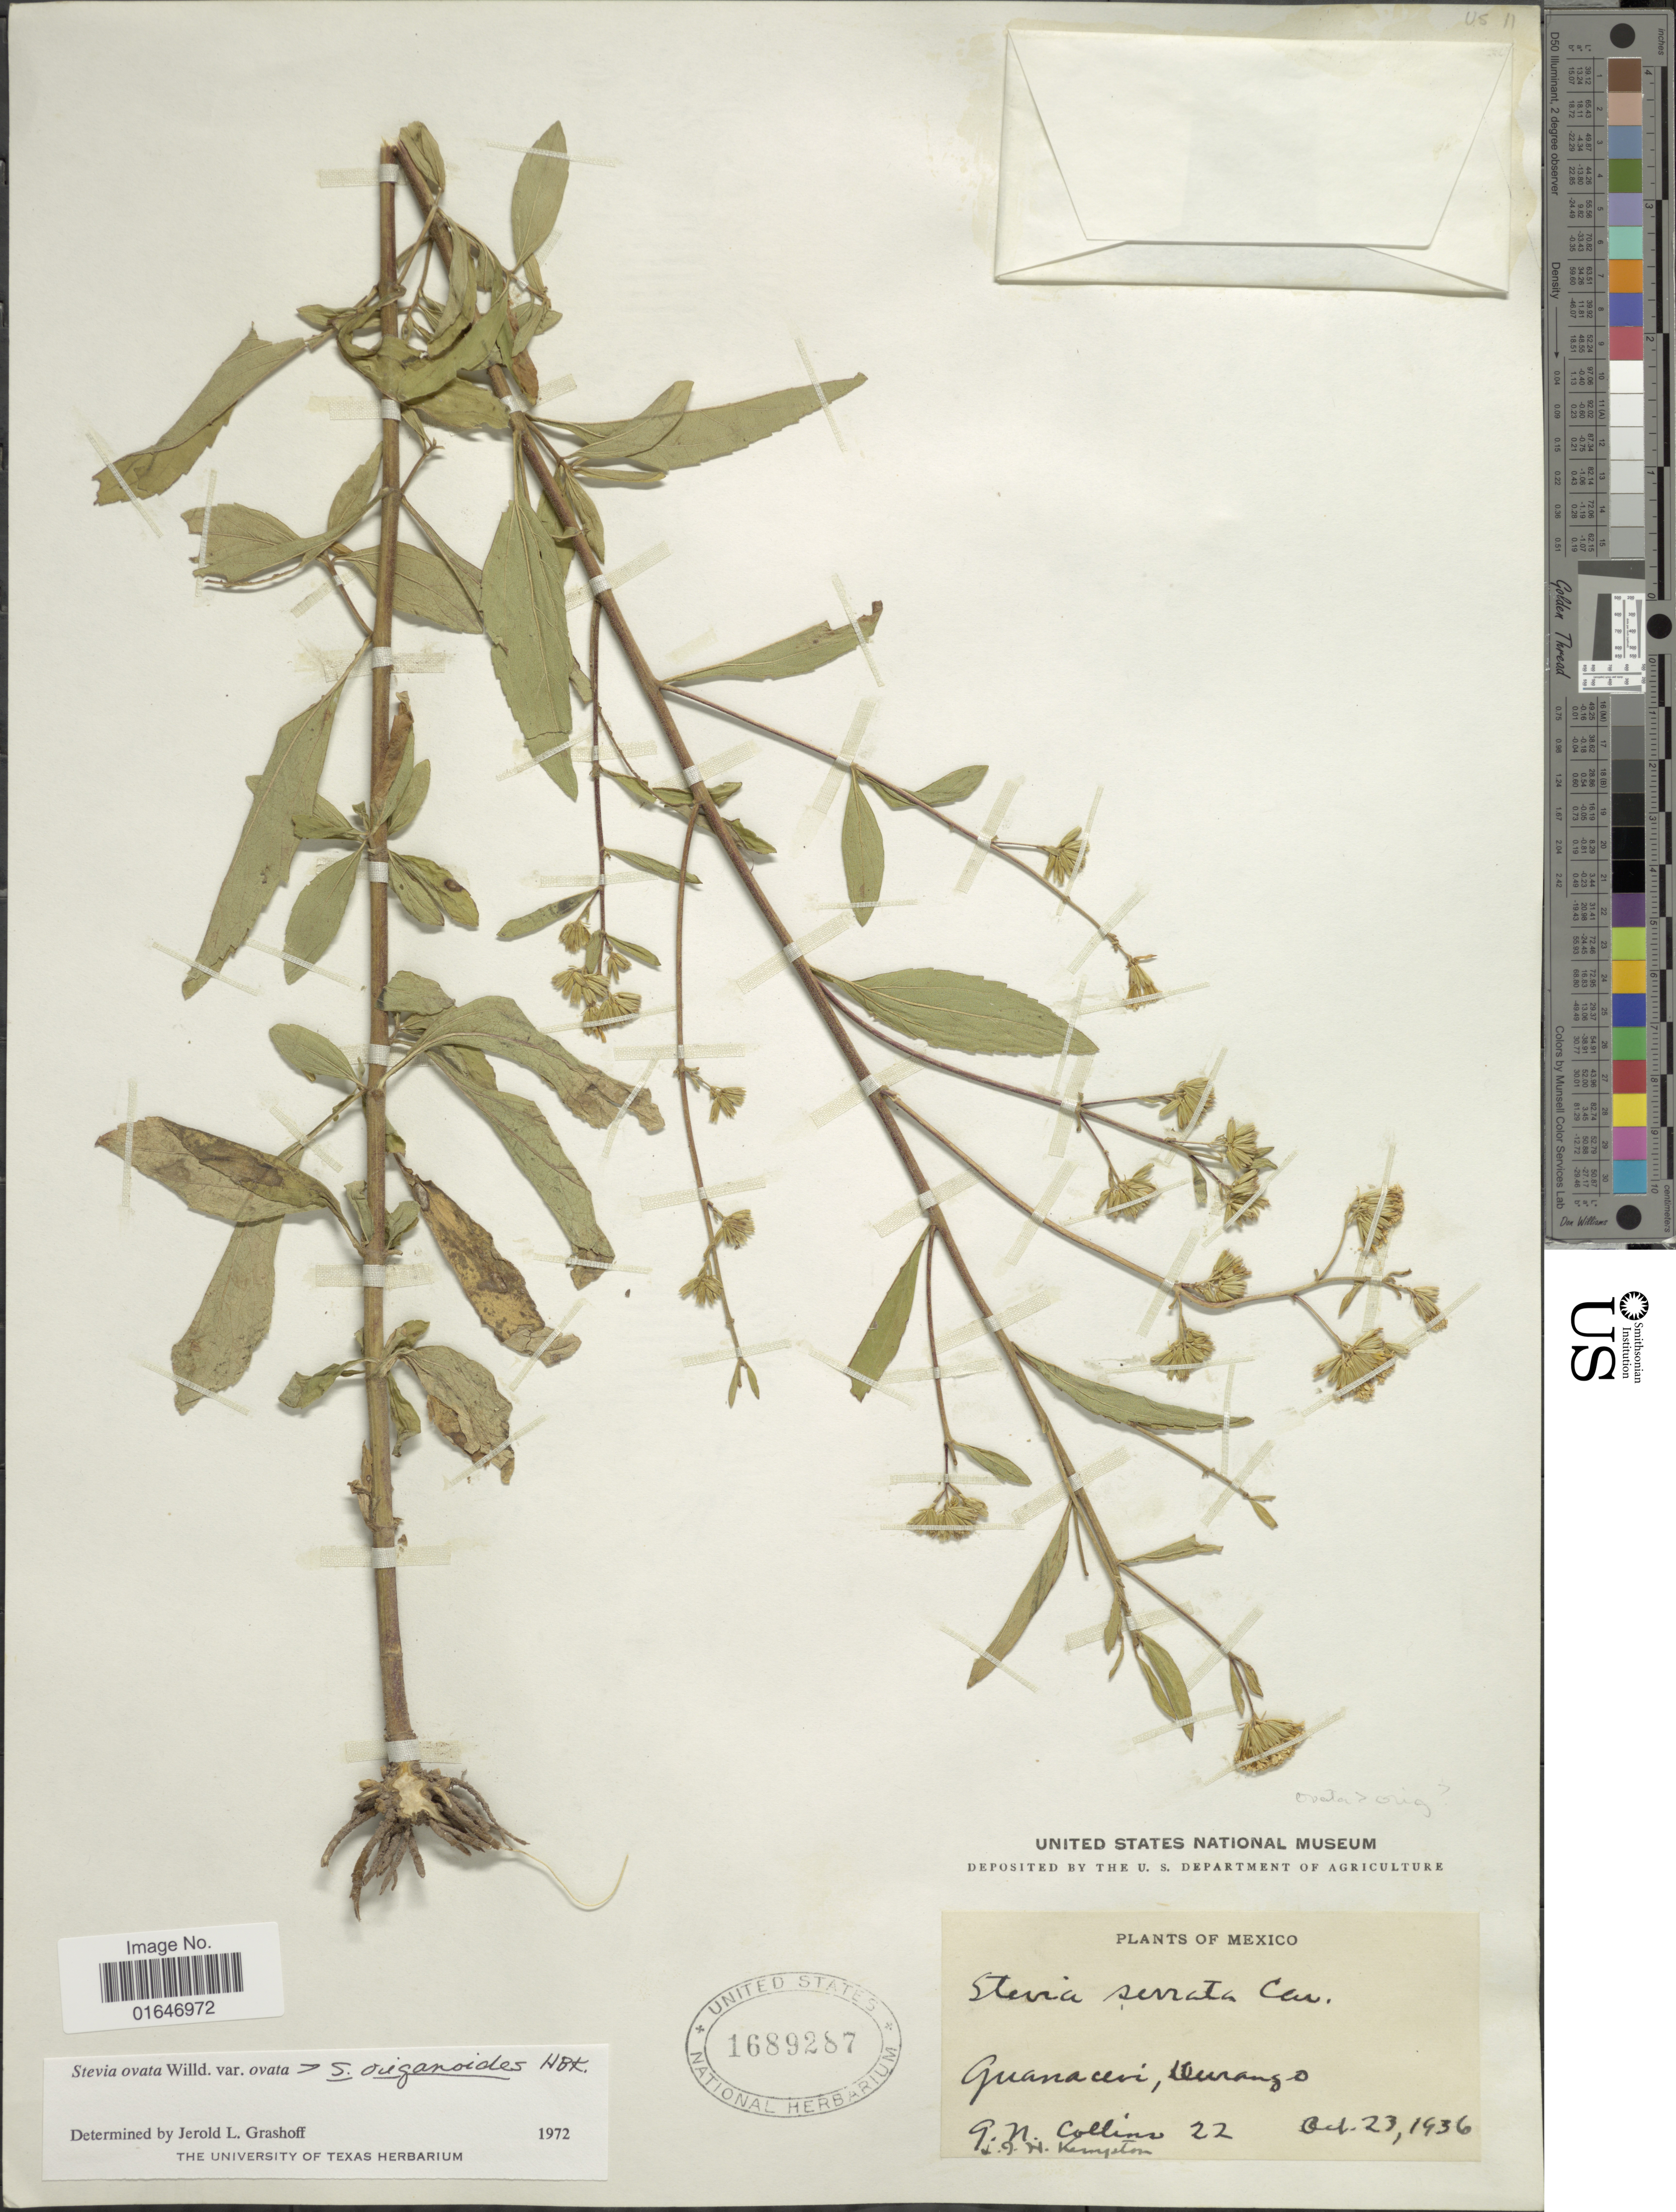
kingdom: Plantae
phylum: Tracheophyta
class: Magnoliopsida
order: Asterales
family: Asteraceae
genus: Stevia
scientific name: Stevia ovata var. ovata x S. origanoides Kunth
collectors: G. Collins & J. Kingston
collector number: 22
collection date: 1936-10-23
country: Mexico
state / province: Durango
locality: Guanacevi.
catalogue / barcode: US 1689287